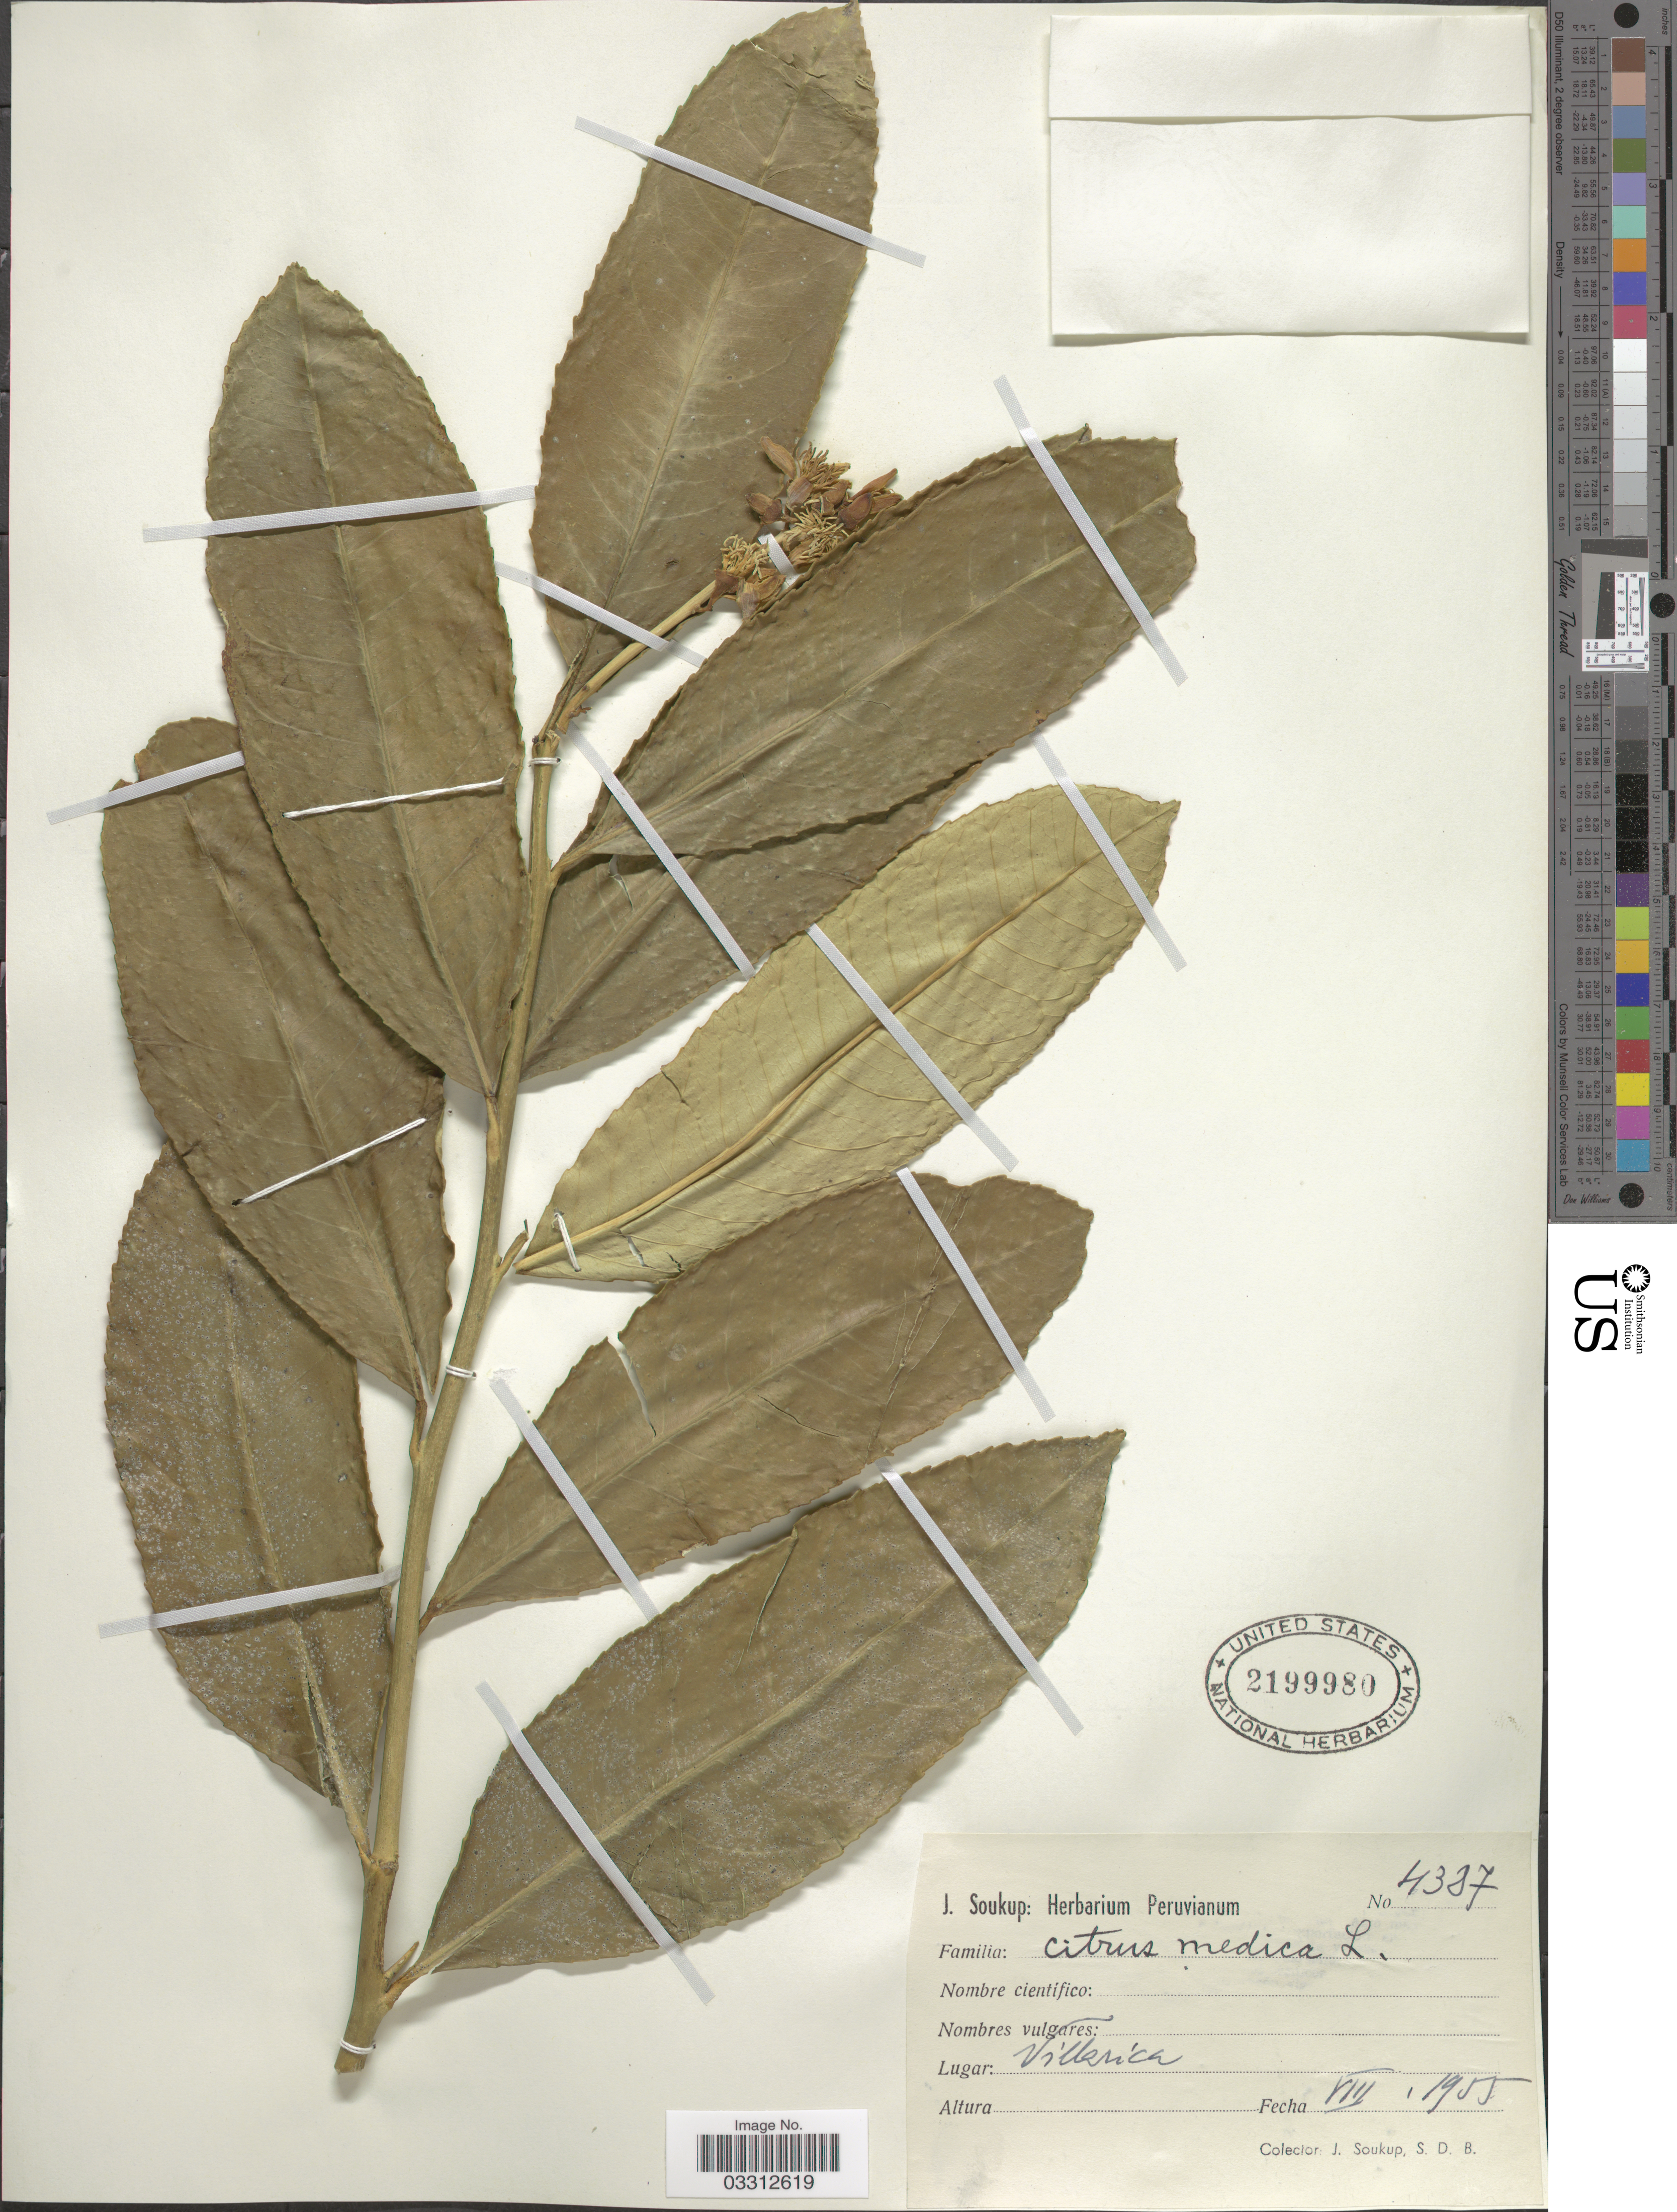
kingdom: Plantae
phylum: Tracheophyta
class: Magnoliopsida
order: Sapindales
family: Rutaceae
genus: Citrus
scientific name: Citrus medica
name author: L.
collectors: J. Soukup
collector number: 4387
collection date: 1955-08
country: Peru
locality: Villarica.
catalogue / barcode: US 2199980